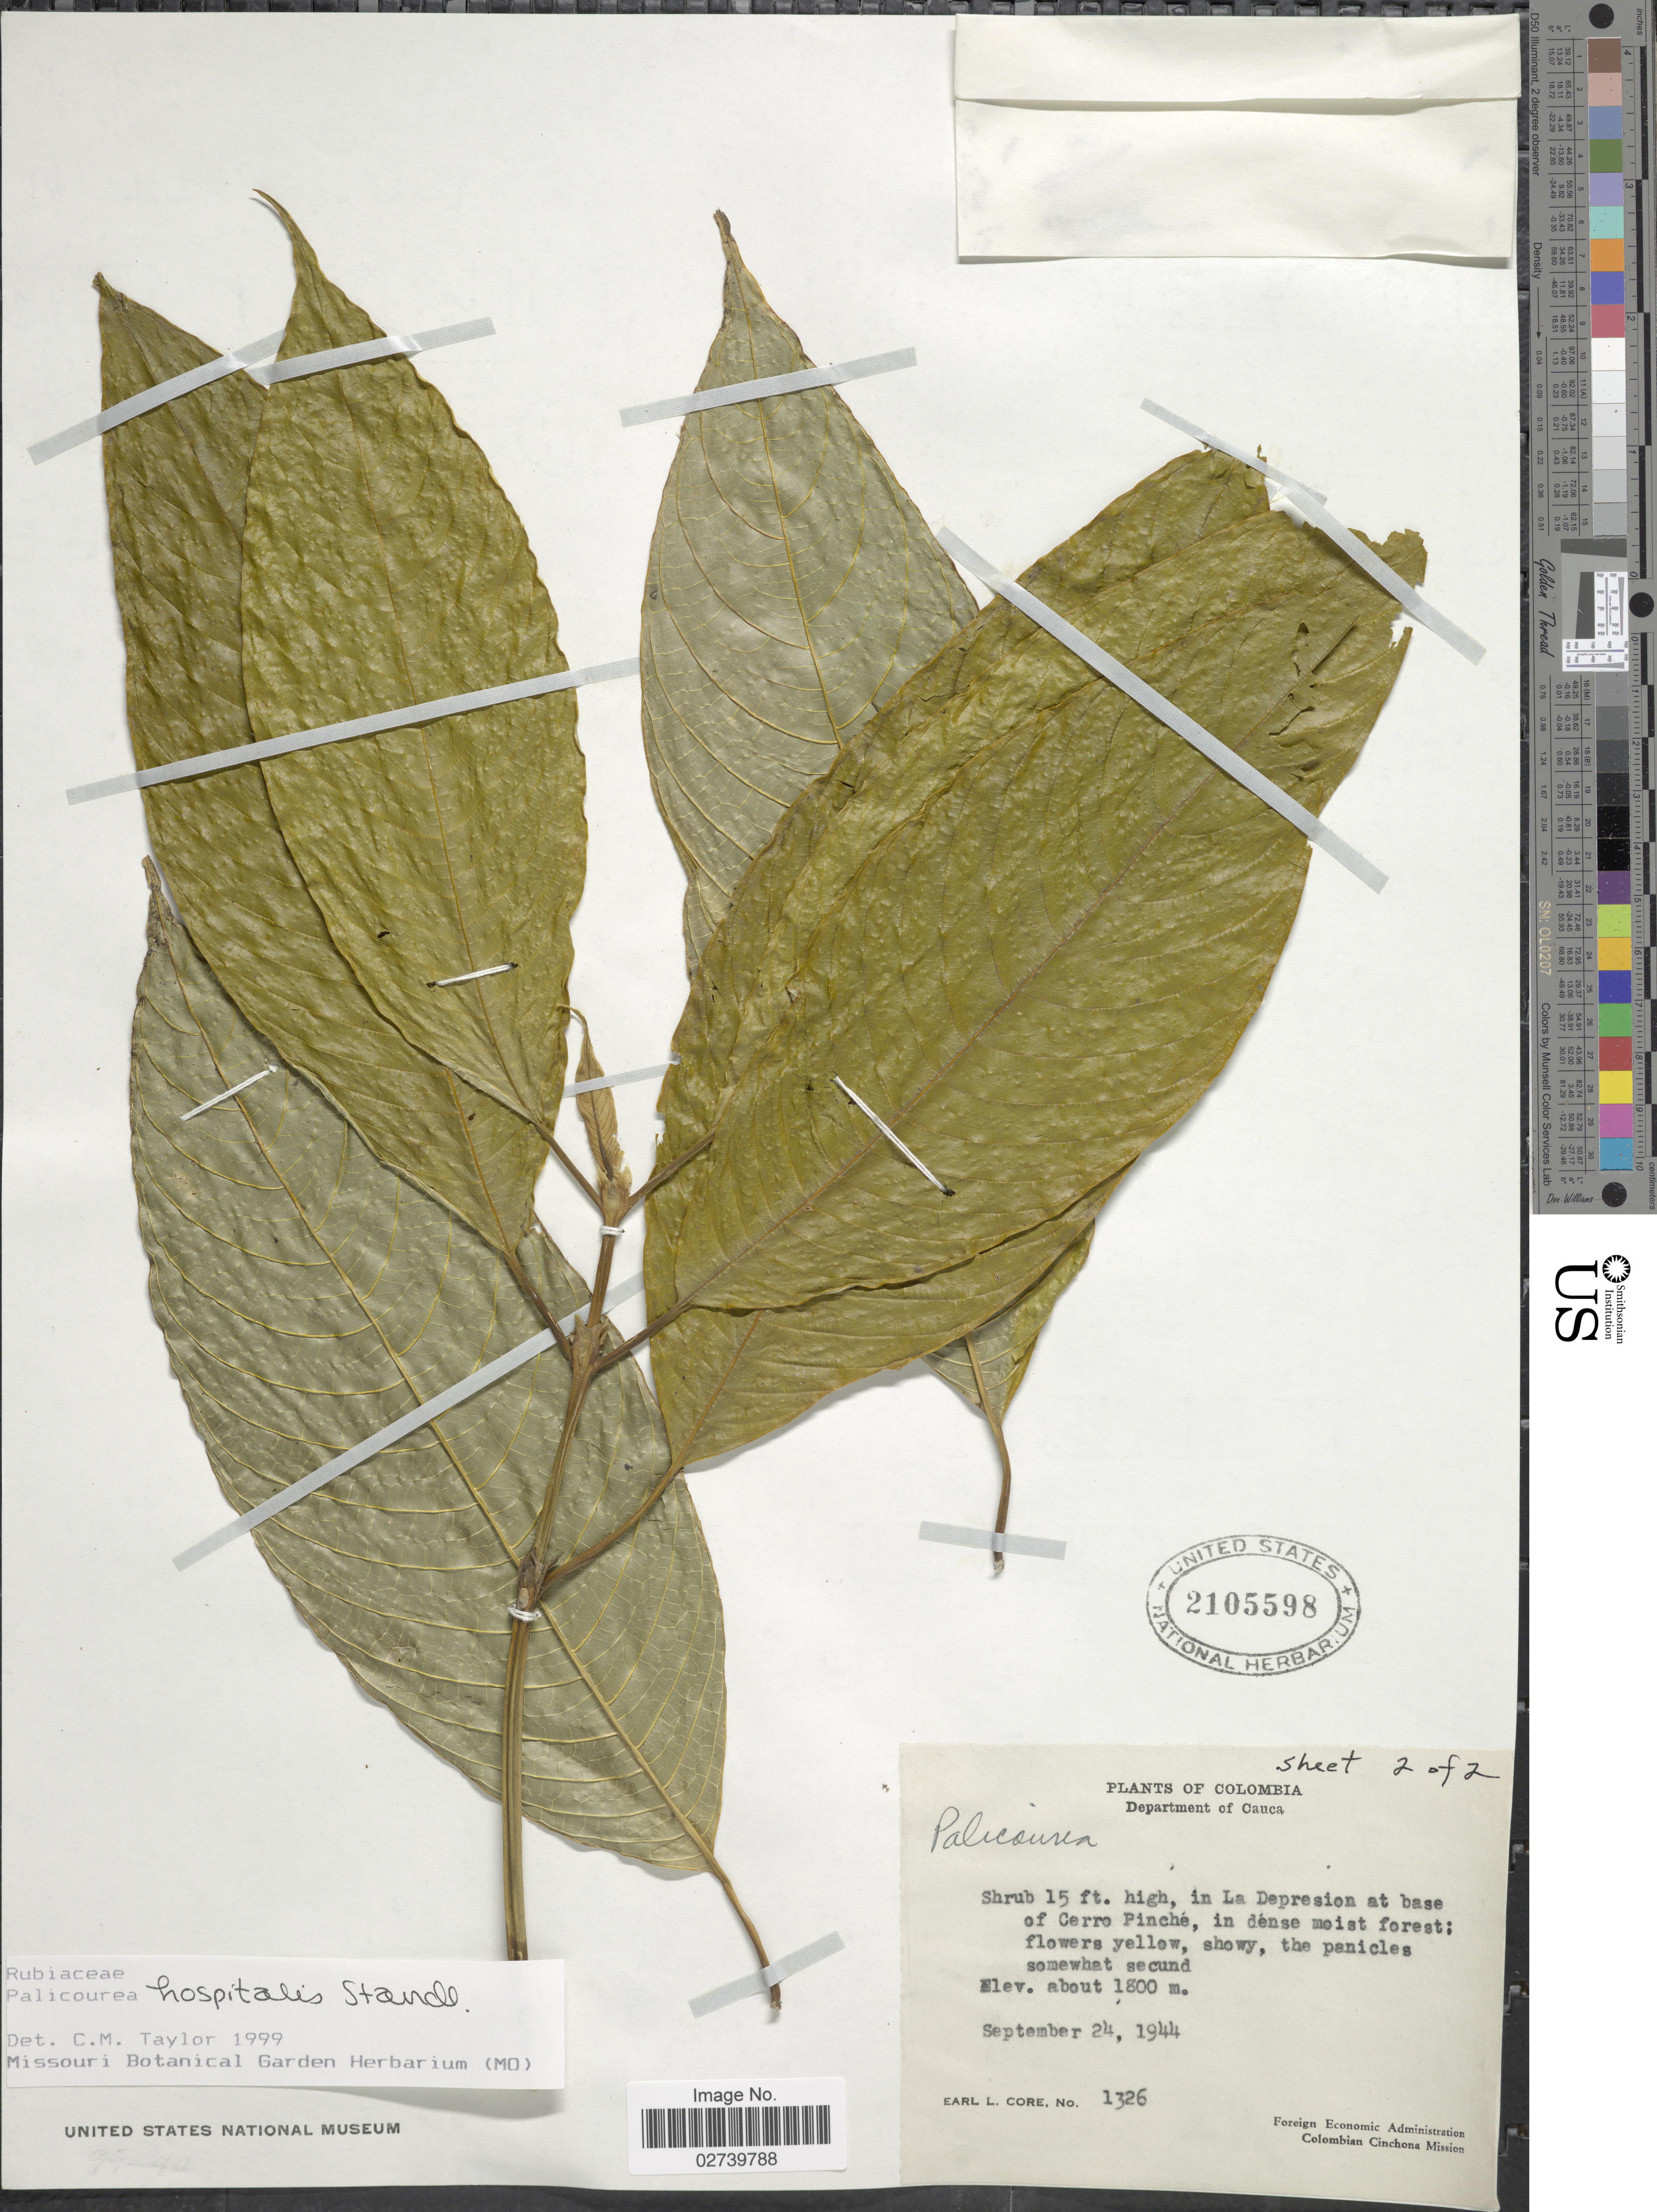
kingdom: Plantae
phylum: Tracheophyta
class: Magnoliopsida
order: Gentianales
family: Rubiaceae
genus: Palicourea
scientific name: Palicourea hospitalis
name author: Standl.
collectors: E. L. Core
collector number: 1326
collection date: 1944-09-24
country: Colombia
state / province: Cauca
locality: In La Depresion at base of Cerro Pinche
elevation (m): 1800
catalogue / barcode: US 2105598